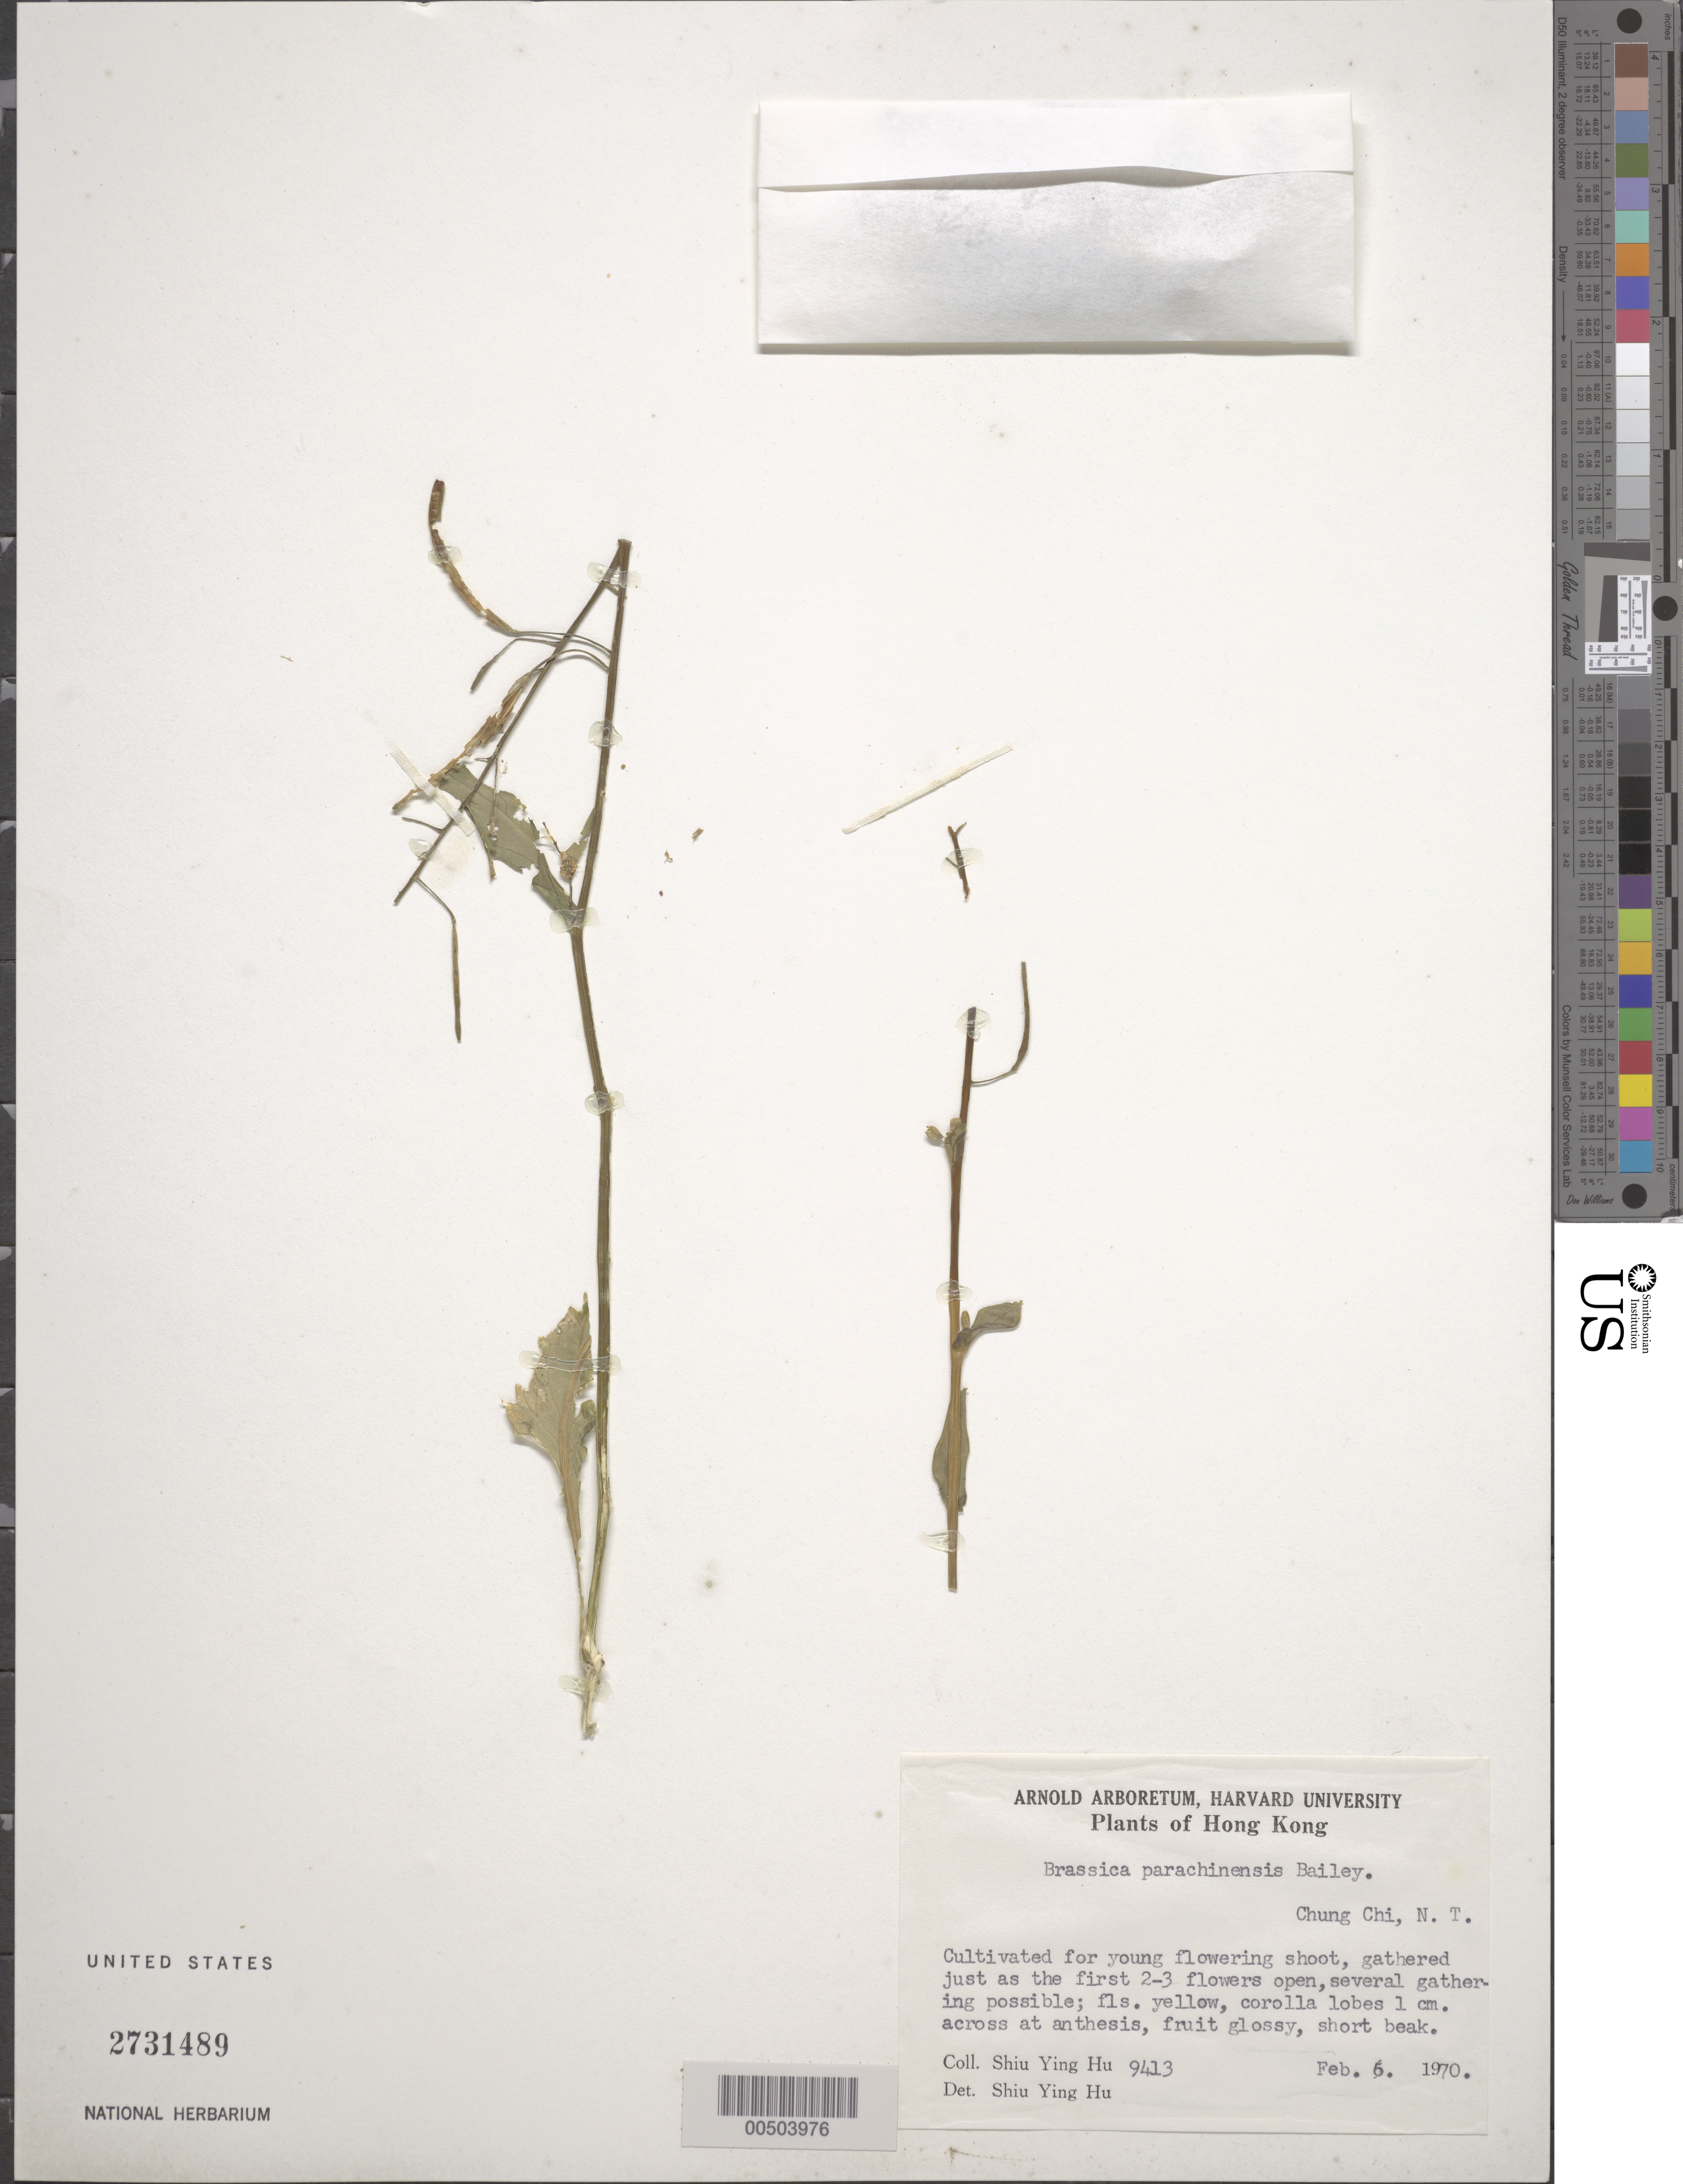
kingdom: Plantae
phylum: Tracheophyta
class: Magnoliopsida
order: Brassicales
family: Brassicaceae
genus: Brassica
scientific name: Brassica parachinensis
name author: L.H. Bailey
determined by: Hu, S. Y.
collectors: S. Y. Hu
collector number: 9413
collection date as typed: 06 Feb 1970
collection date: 1970-02-06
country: China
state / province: Hong Kong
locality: Chung Chi, N. T.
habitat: Cultivated for young flowering shoot, gathered just as the first 2-3 flowers open, several gathering possible; fls. yellow,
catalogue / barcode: US 2731489